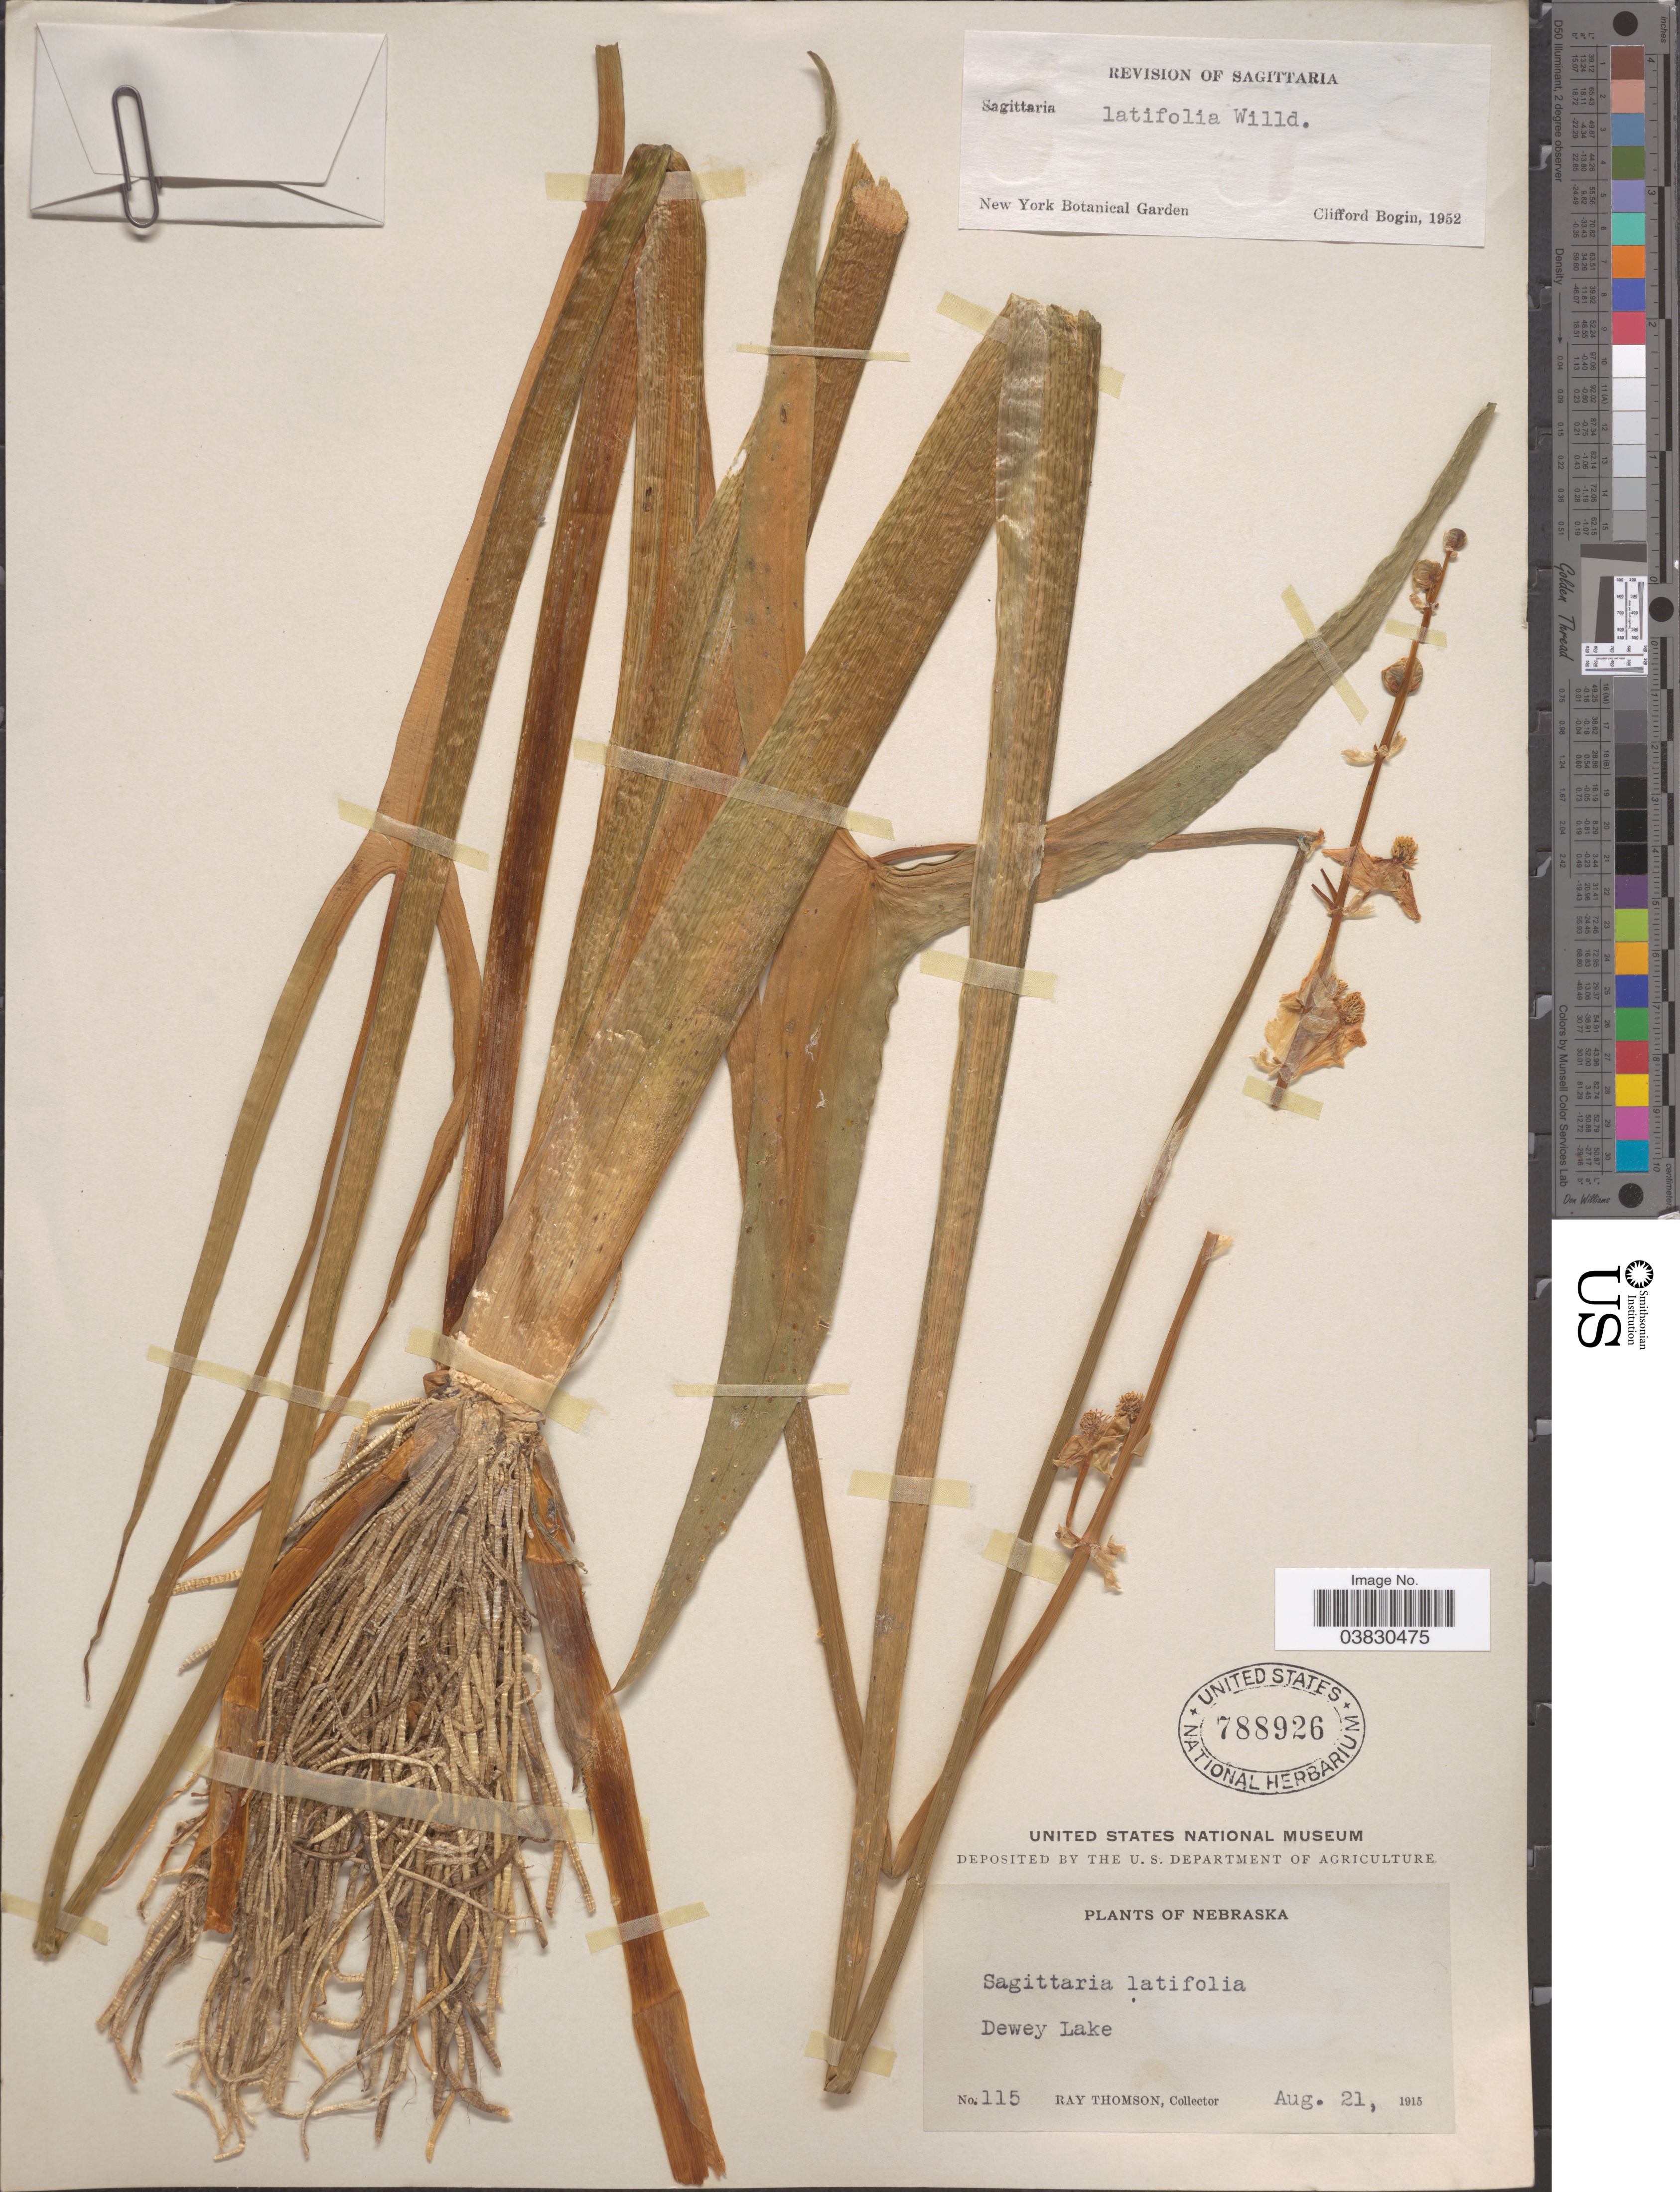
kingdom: Plantae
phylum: Tracheophyta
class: Liliopsida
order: Alismatales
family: Alismataceae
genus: Sagittaria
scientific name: Sagittaria latifolia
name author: Willd.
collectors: R. Thomson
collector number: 115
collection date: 1915-08-21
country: United States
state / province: Nebraska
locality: Dewey Lake.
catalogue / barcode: US 788926